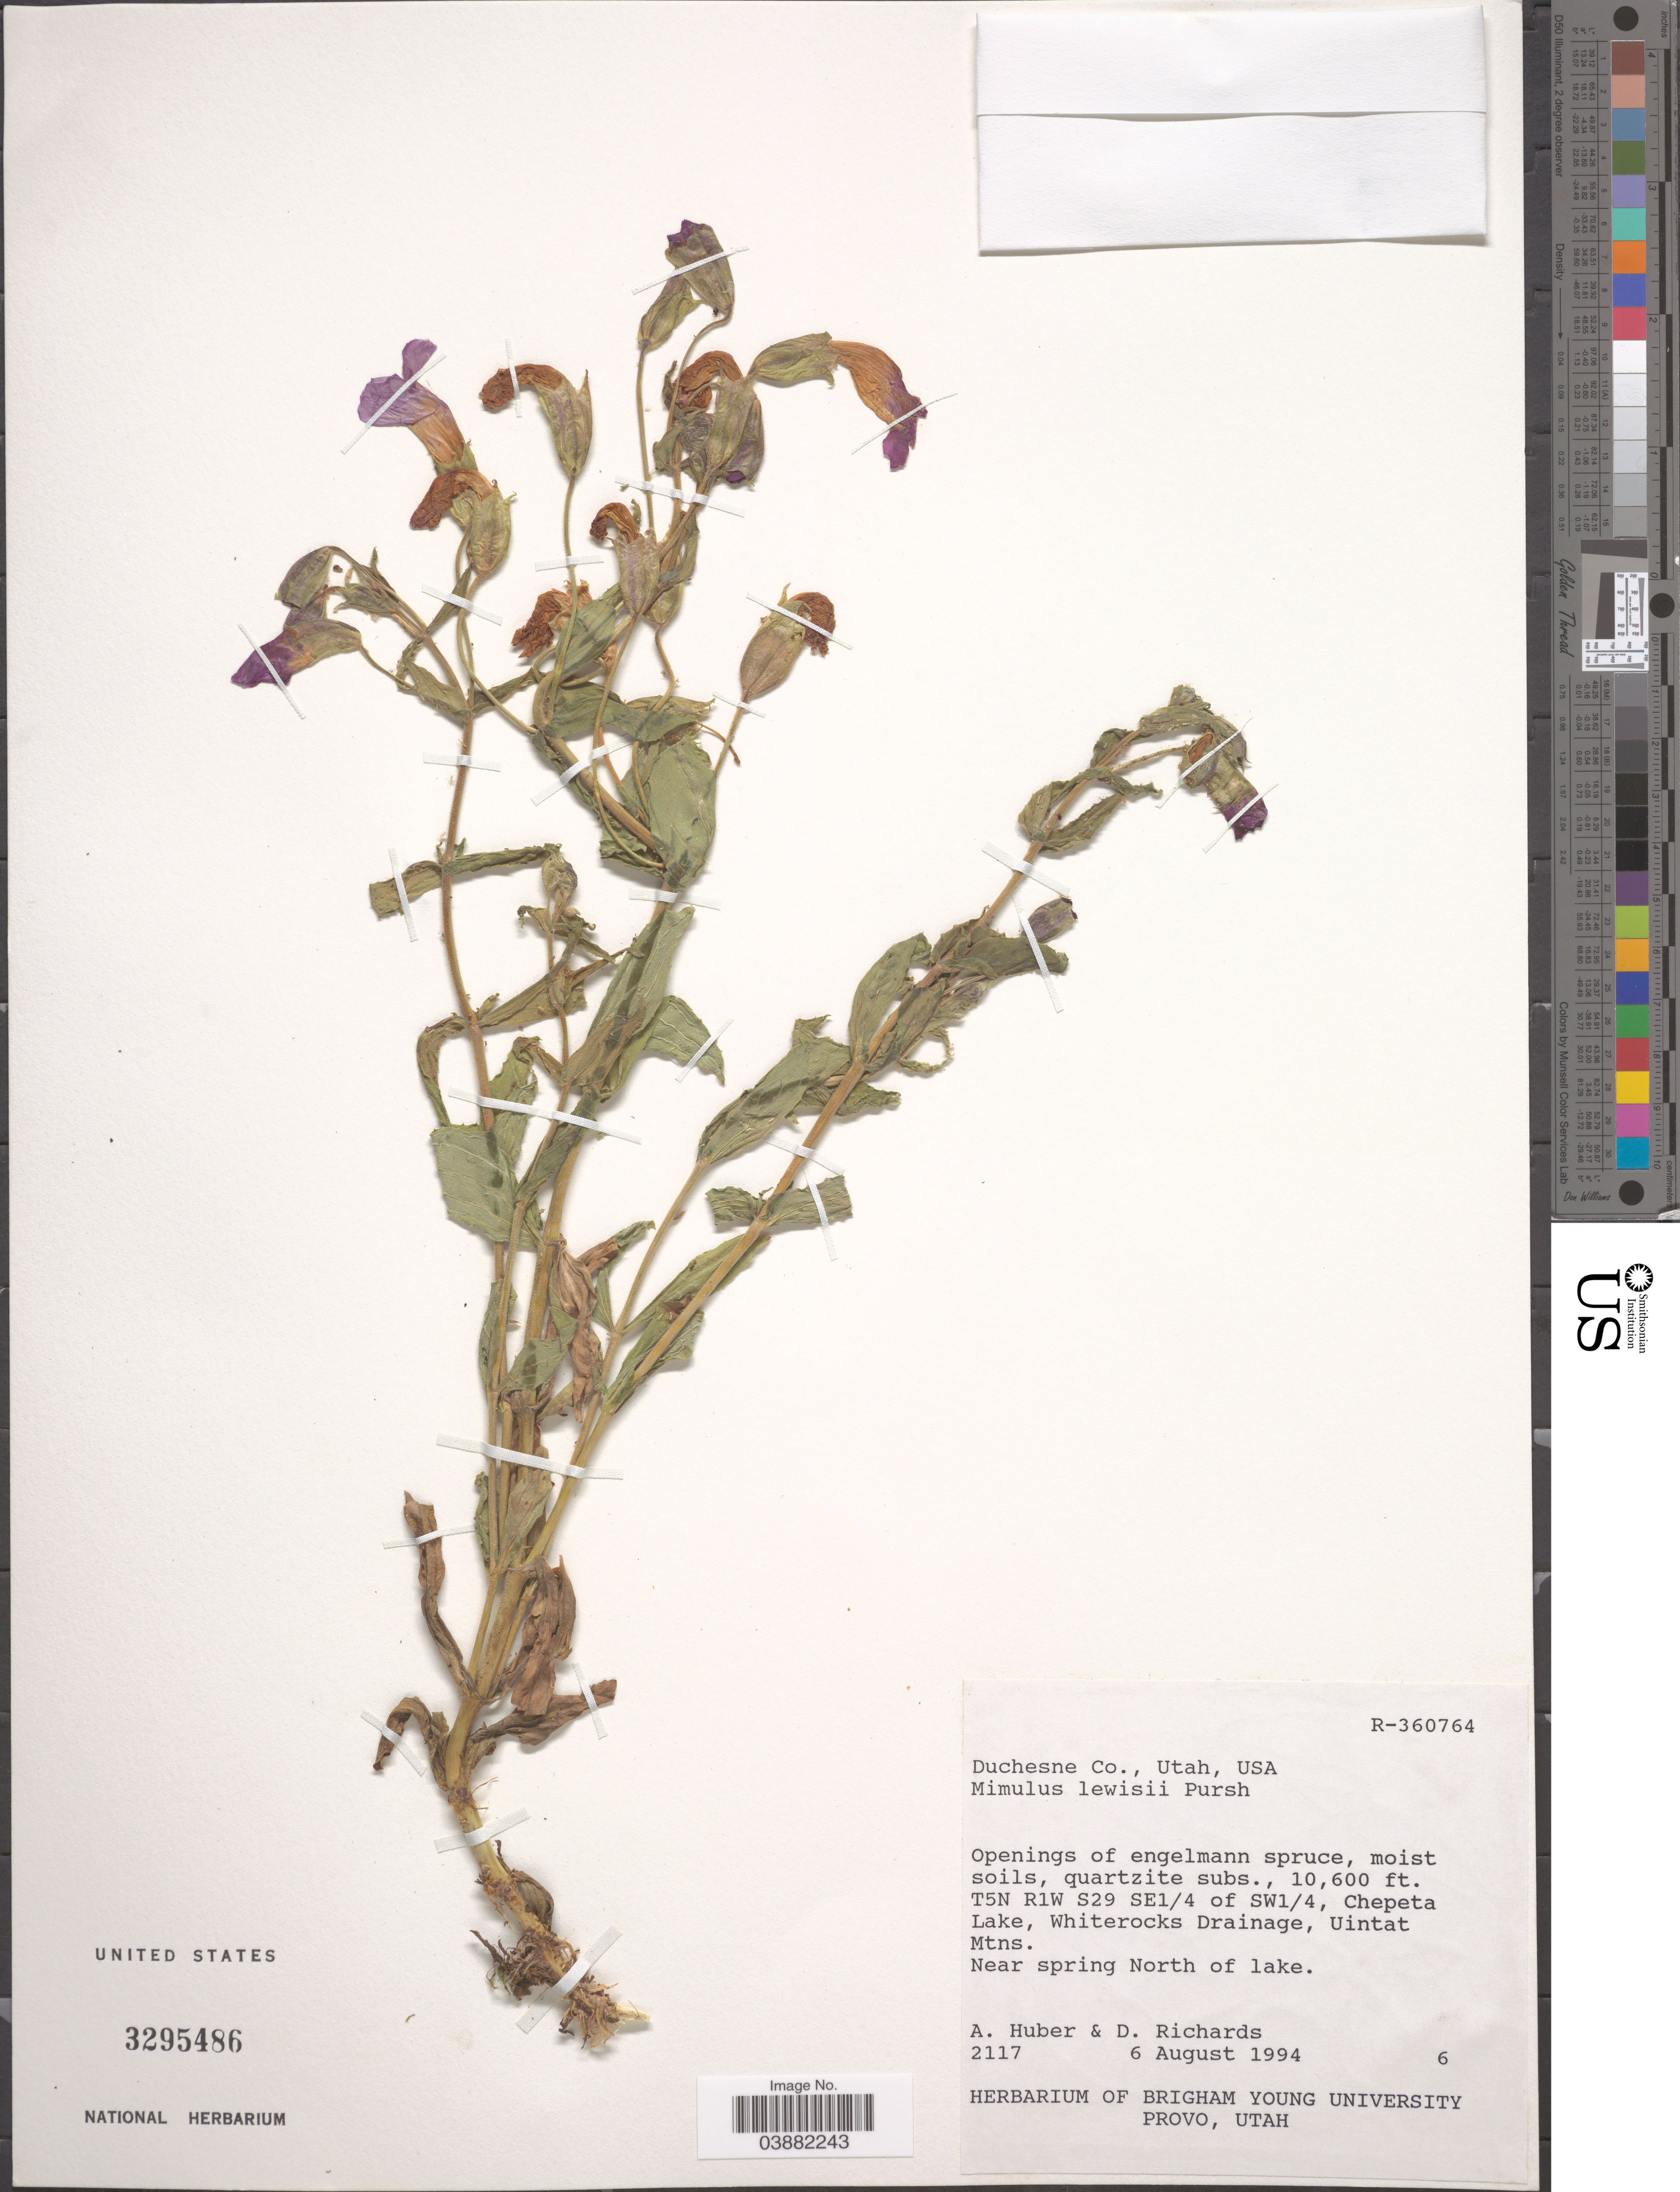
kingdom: Plantae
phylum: Tracheophyta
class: Magnoliopsida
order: Lamiales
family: Phrymaceae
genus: Mimulus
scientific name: Mimulus lewisii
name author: Pursh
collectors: A. Huber & D. Richards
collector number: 2117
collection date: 1994-08-06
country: United States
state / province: Utah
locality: Duchesne co. T5N R1W S29 SE¼ of SW¼, Chepeta Lake, Whiterocks Drainage, Uintat Mtns. Near spring North of lake.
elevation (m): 3231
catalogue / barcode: US 3295486